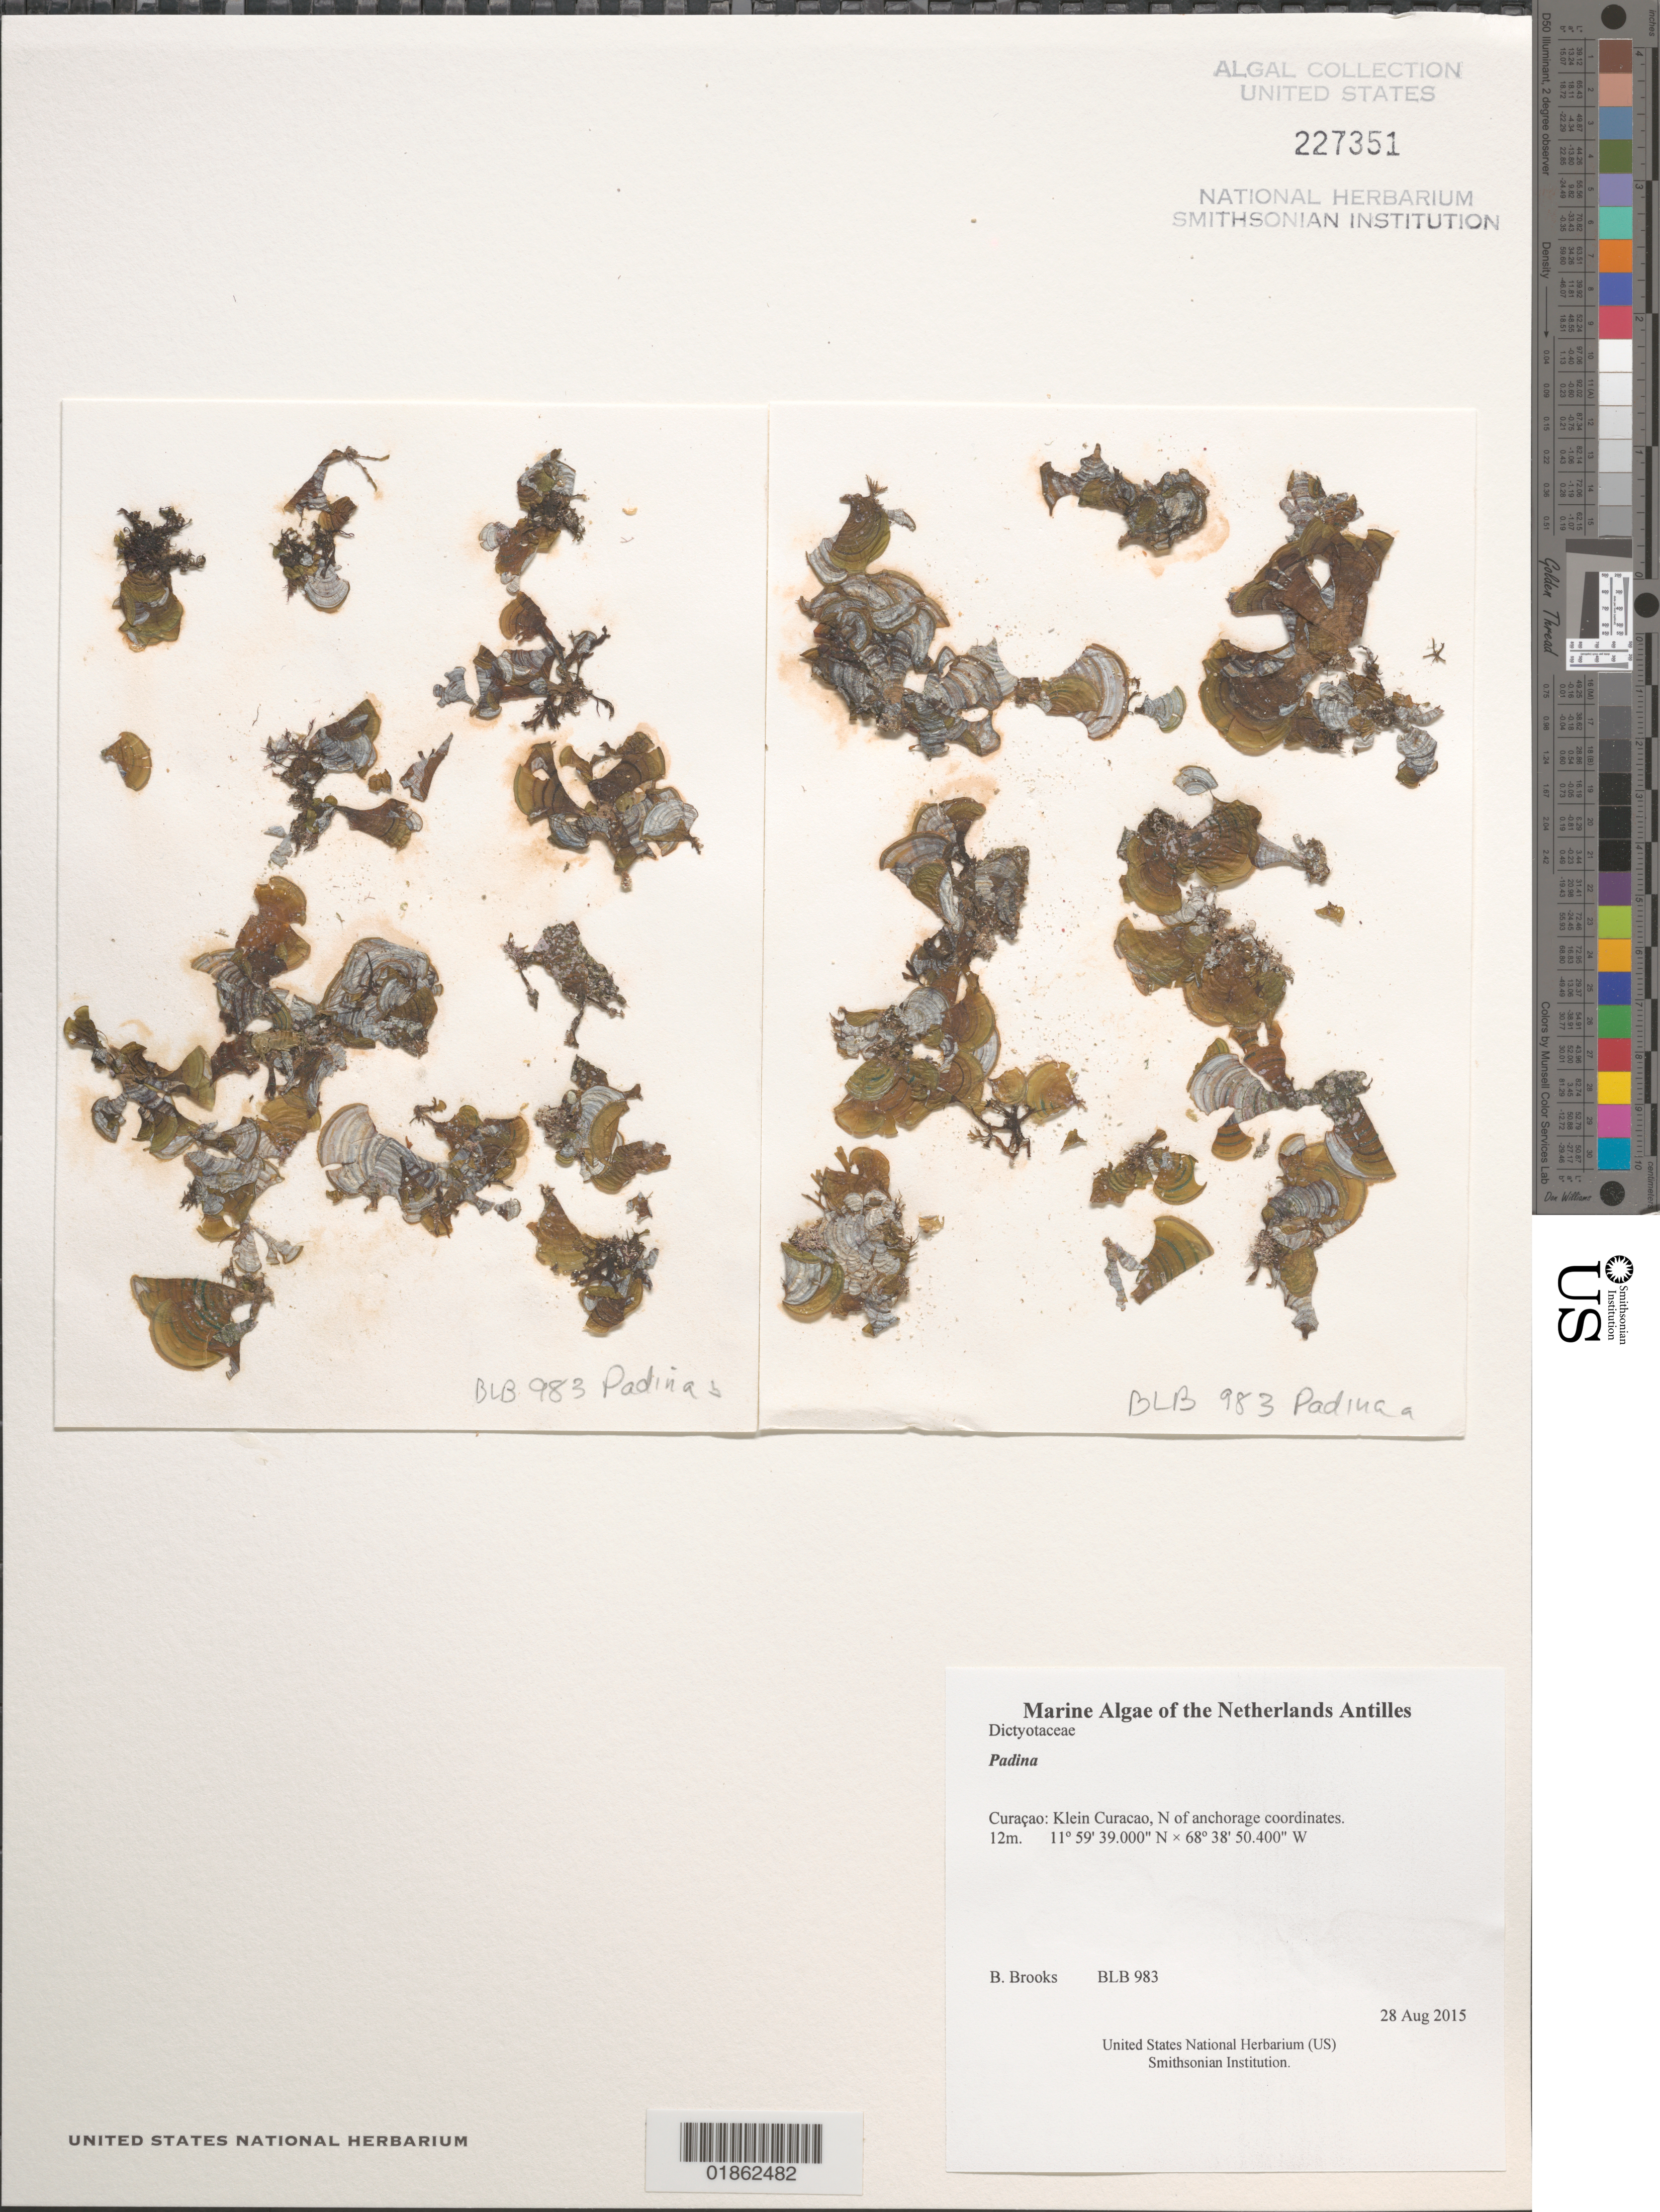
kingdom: Chromista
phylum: Ochrophyta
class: Phaeophyceae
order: Dictyotales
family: Dictyotaceae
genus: Padina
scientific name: Padina sp.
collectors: B. Brooks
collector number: BLB 983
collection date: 2015-08-28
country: Curaçao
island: Kòrsou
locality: Klein Curacao, N of anchorage coordinates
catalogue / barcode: US 227351